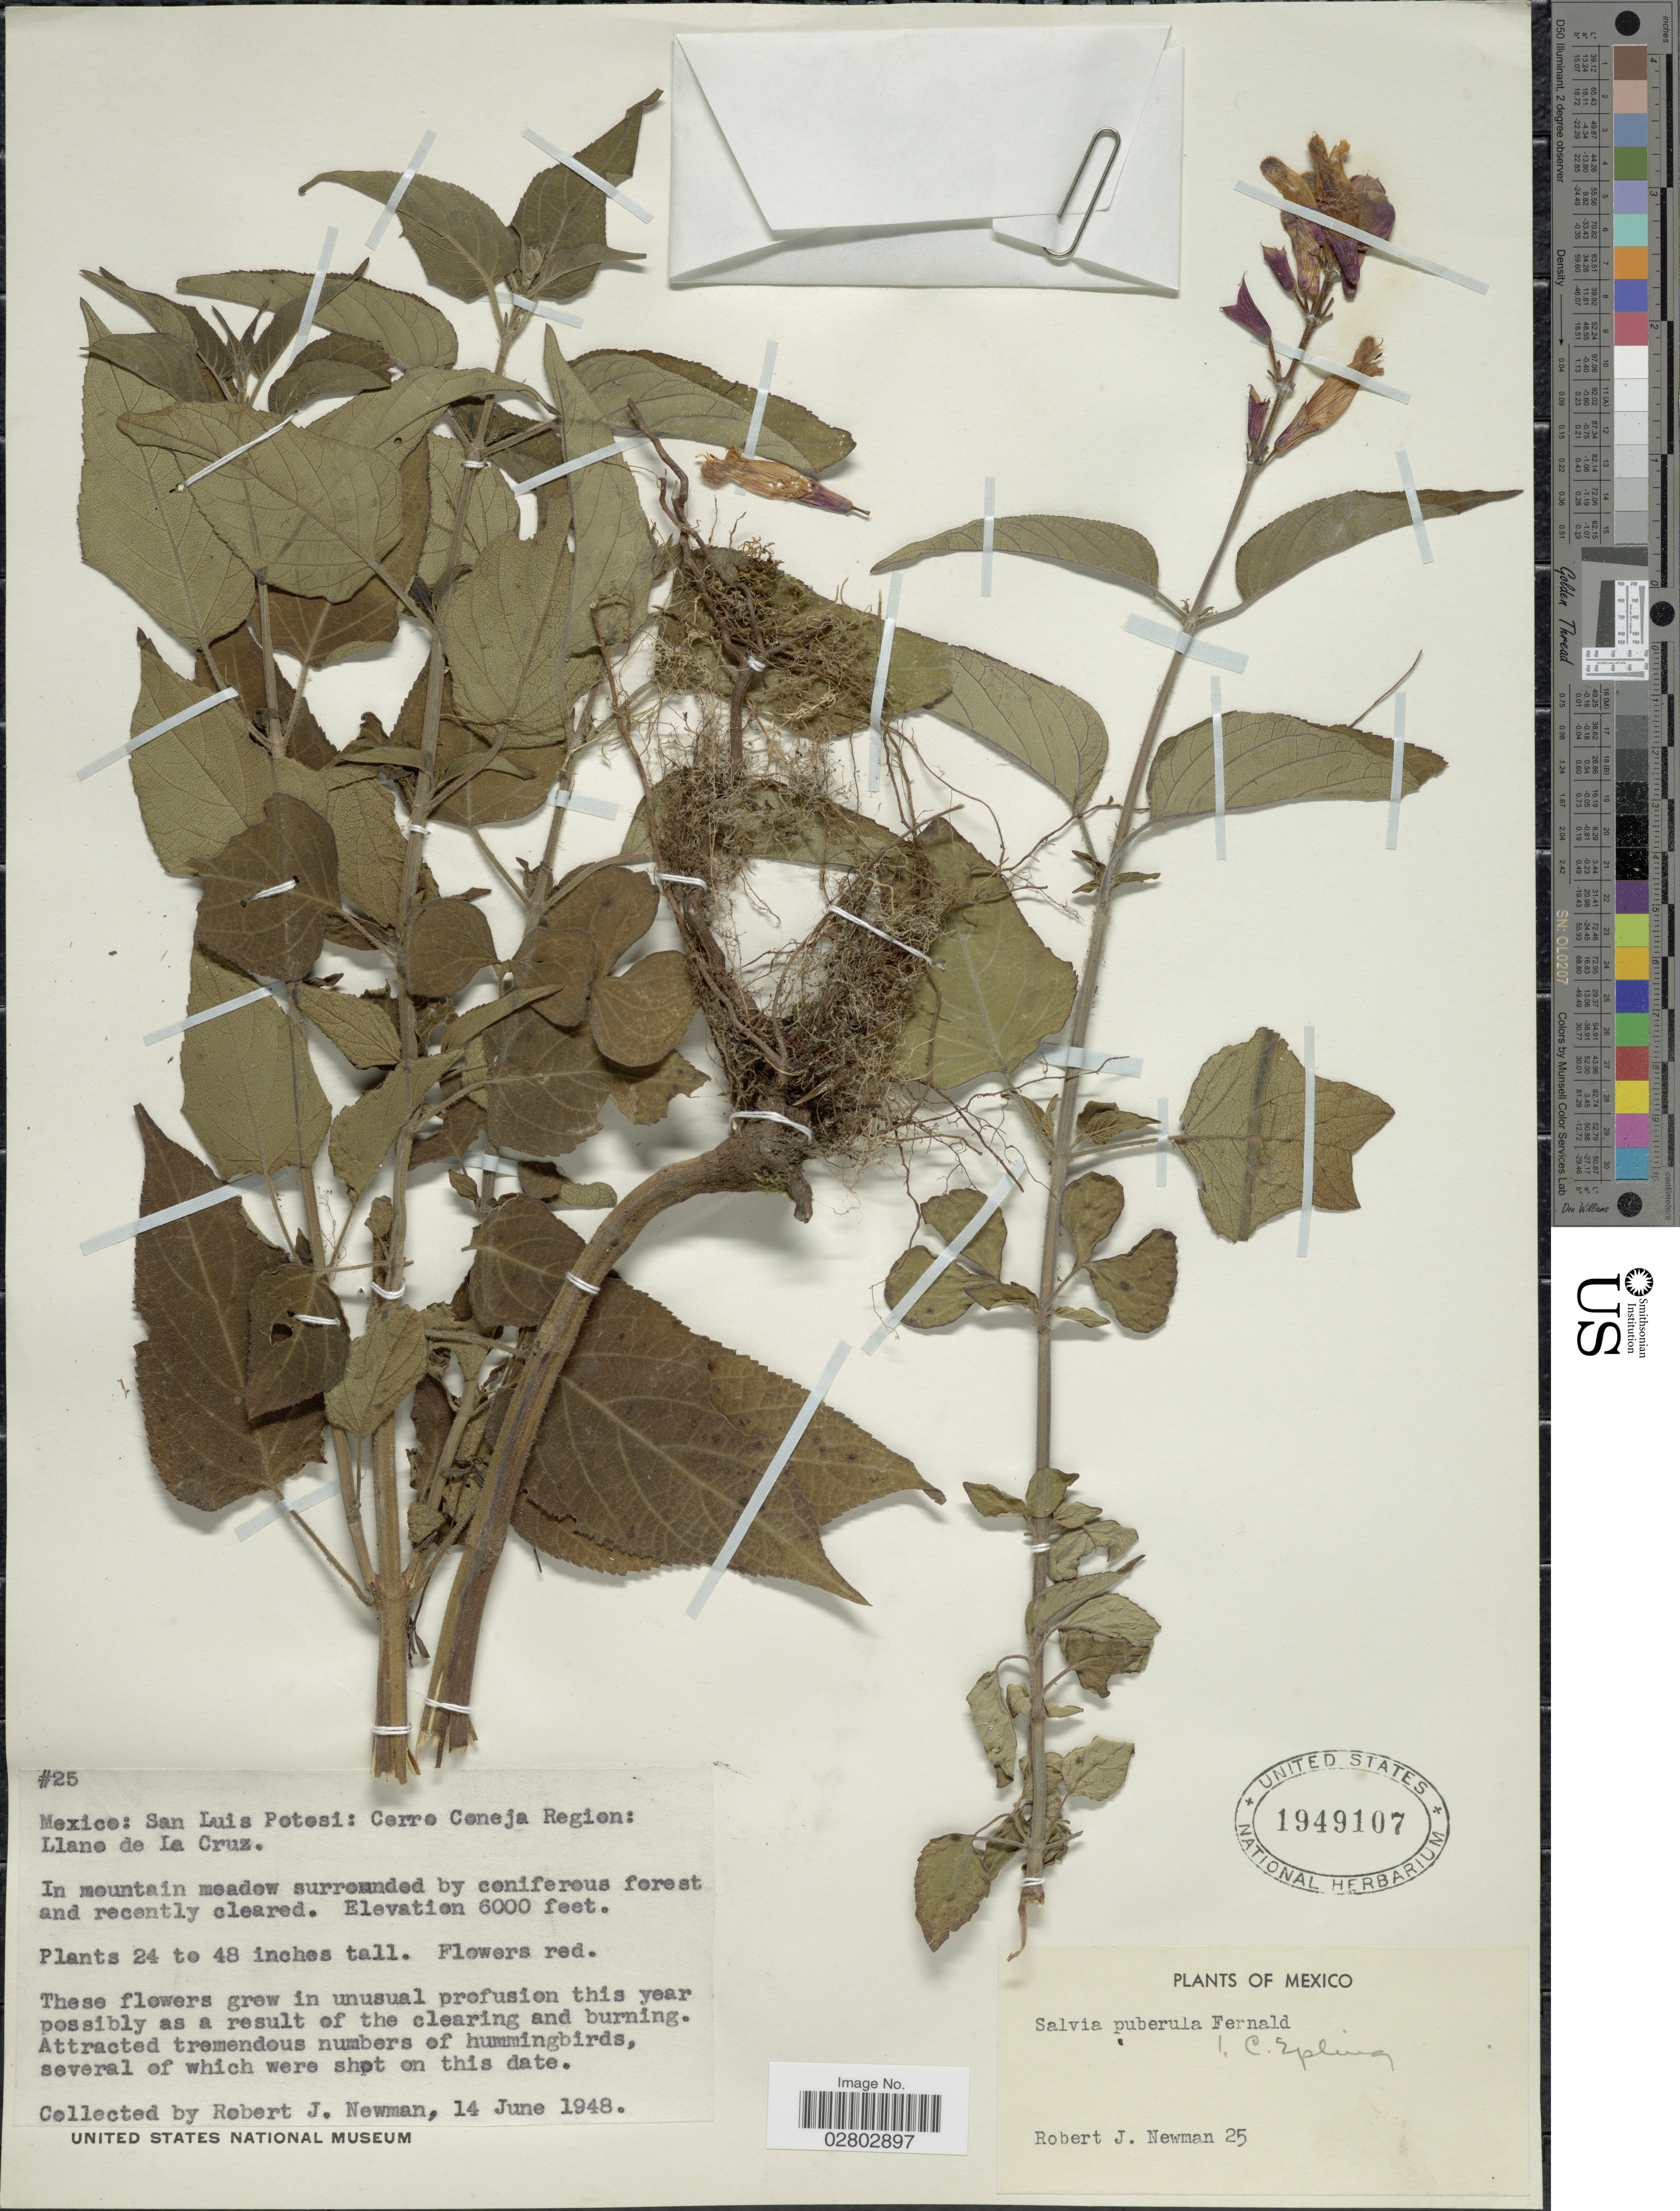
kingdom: Plantae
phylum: Tracheophyta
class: Magnoliopsida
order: Lamiales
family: Lamiaceae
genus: Salvia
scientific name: Salvia punicans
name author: Epling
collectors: R. J. Newman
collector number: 25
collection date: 1948-06-14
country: Mexico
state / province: San Luis Potosí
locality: Mexico: San Luis Potosi: Cerro Coneja Region: Llano de La Cruz.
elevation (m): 1829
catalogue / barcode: US 1949107